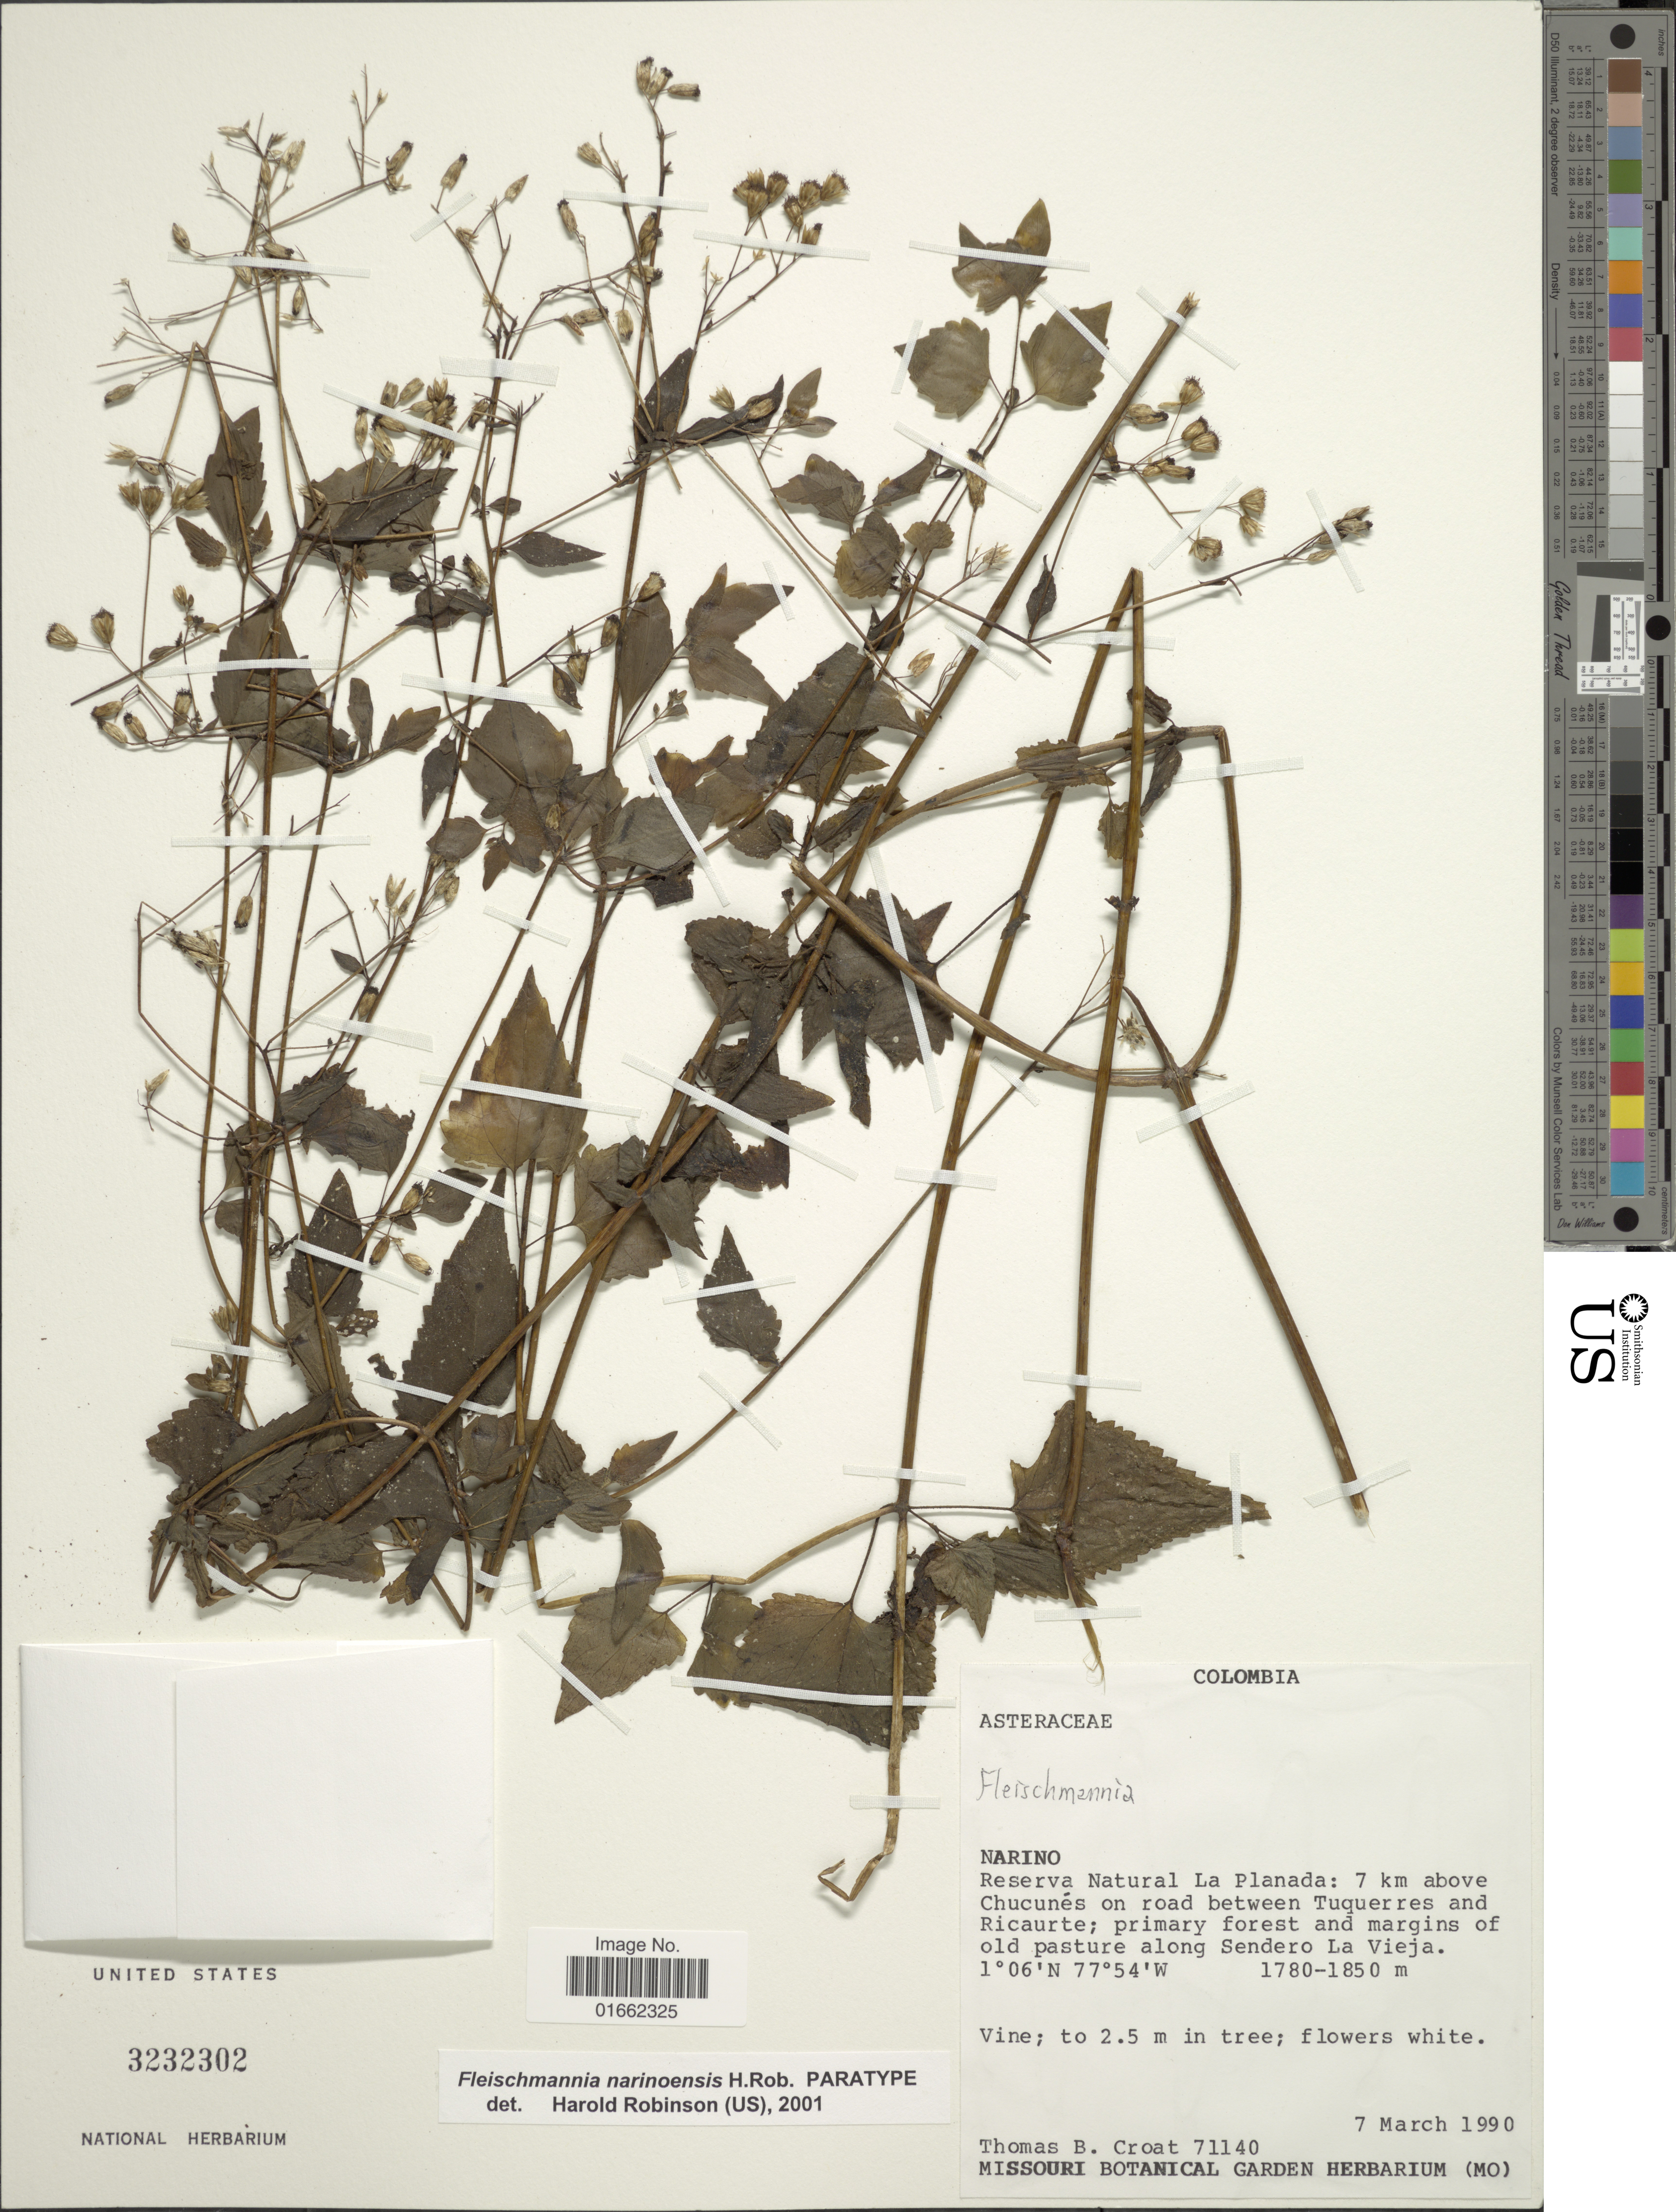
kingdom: Plantae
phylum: Tracheophyta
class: Magnoliopsida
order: Asterales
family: Asteraceae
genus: Fleischmannia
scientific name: Fleischmannia narinoensis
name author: H. Rob.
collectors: T. B. Croat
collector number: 71140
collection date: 1990-03-07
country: Colombia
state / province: Nariño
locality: Narino. Reserva Natural La Planada: 7 km above Chucunés on road between Tuquerres and Ricaurte; primary forest and margins of old pasture along Sendero La Vieja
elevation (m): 1780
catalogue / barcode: US 3232302